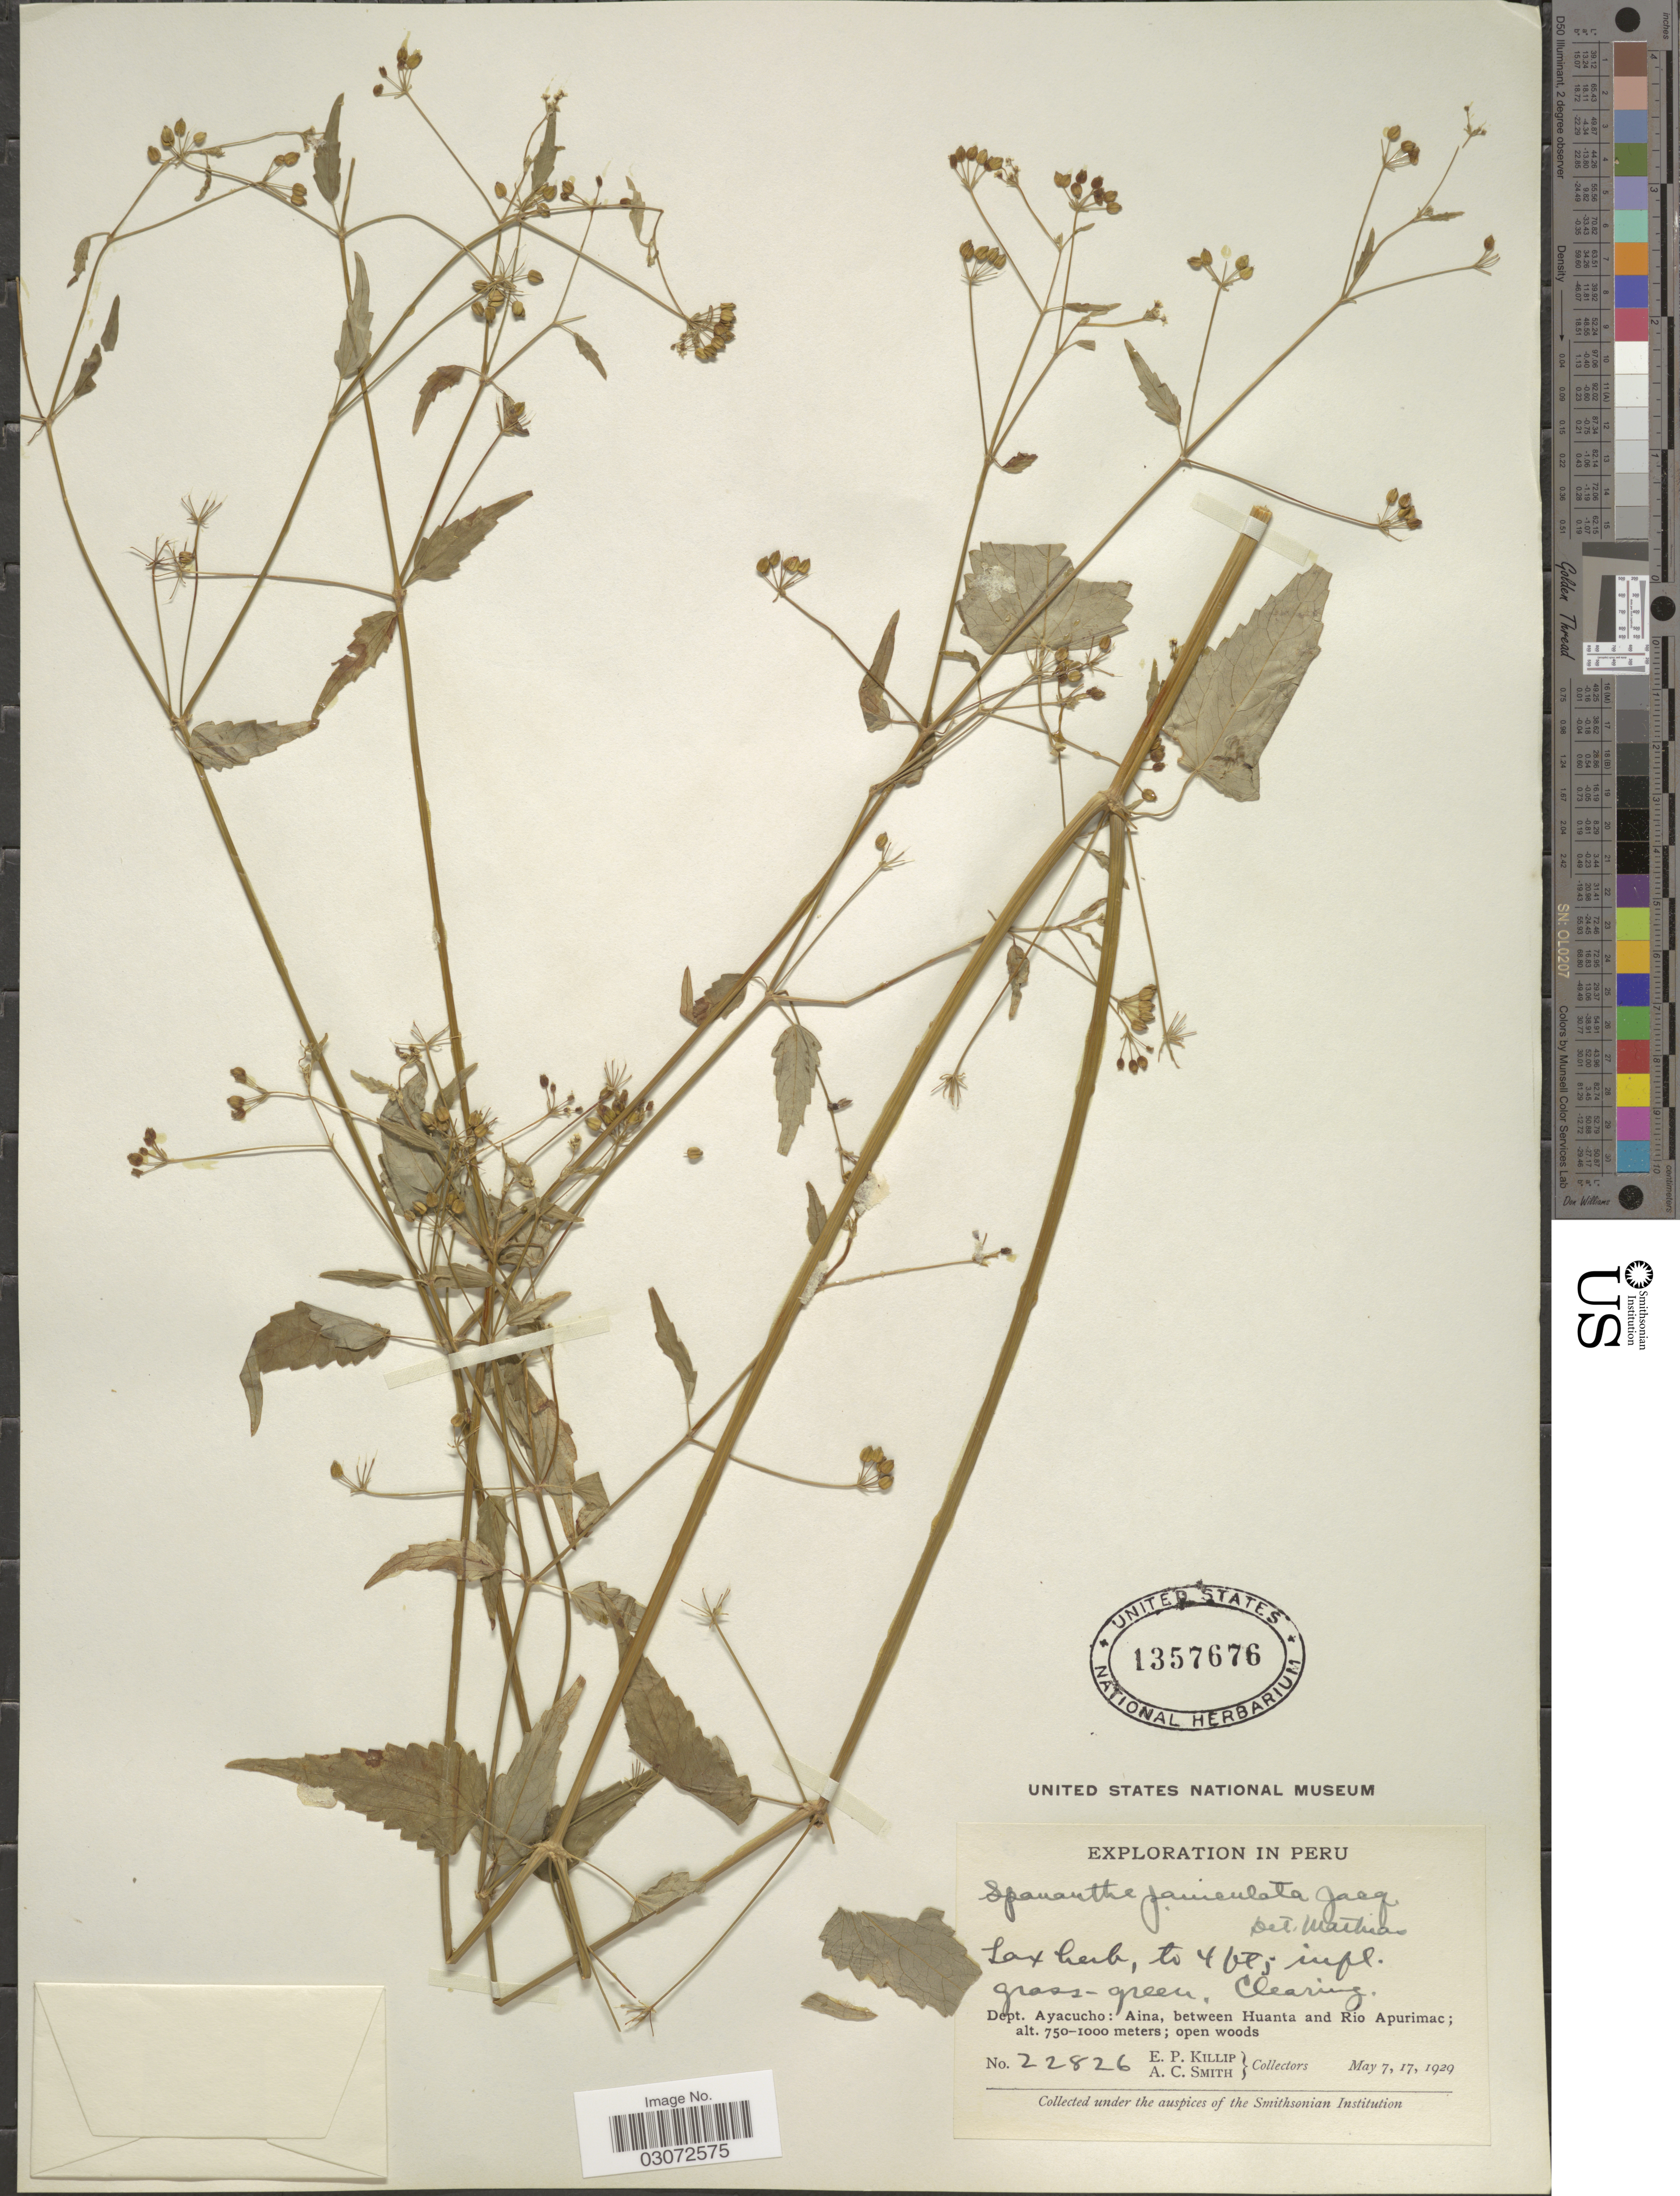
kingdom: Plantae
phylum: Tracheophyta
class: Magnoliopsida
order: Apiales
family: Apiaceae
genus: Spananthe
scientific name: Spananthe paniculata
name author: Jacq.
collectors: E. P. Killip & A. C. Smith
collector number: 22826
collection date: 1929-05-07/1929-05-17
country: Peru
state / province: Ayacucho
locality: Dept. Ayacucho: Aina, between Huanta and Rio Apurimac.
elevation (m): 750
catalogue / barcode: US 1357676